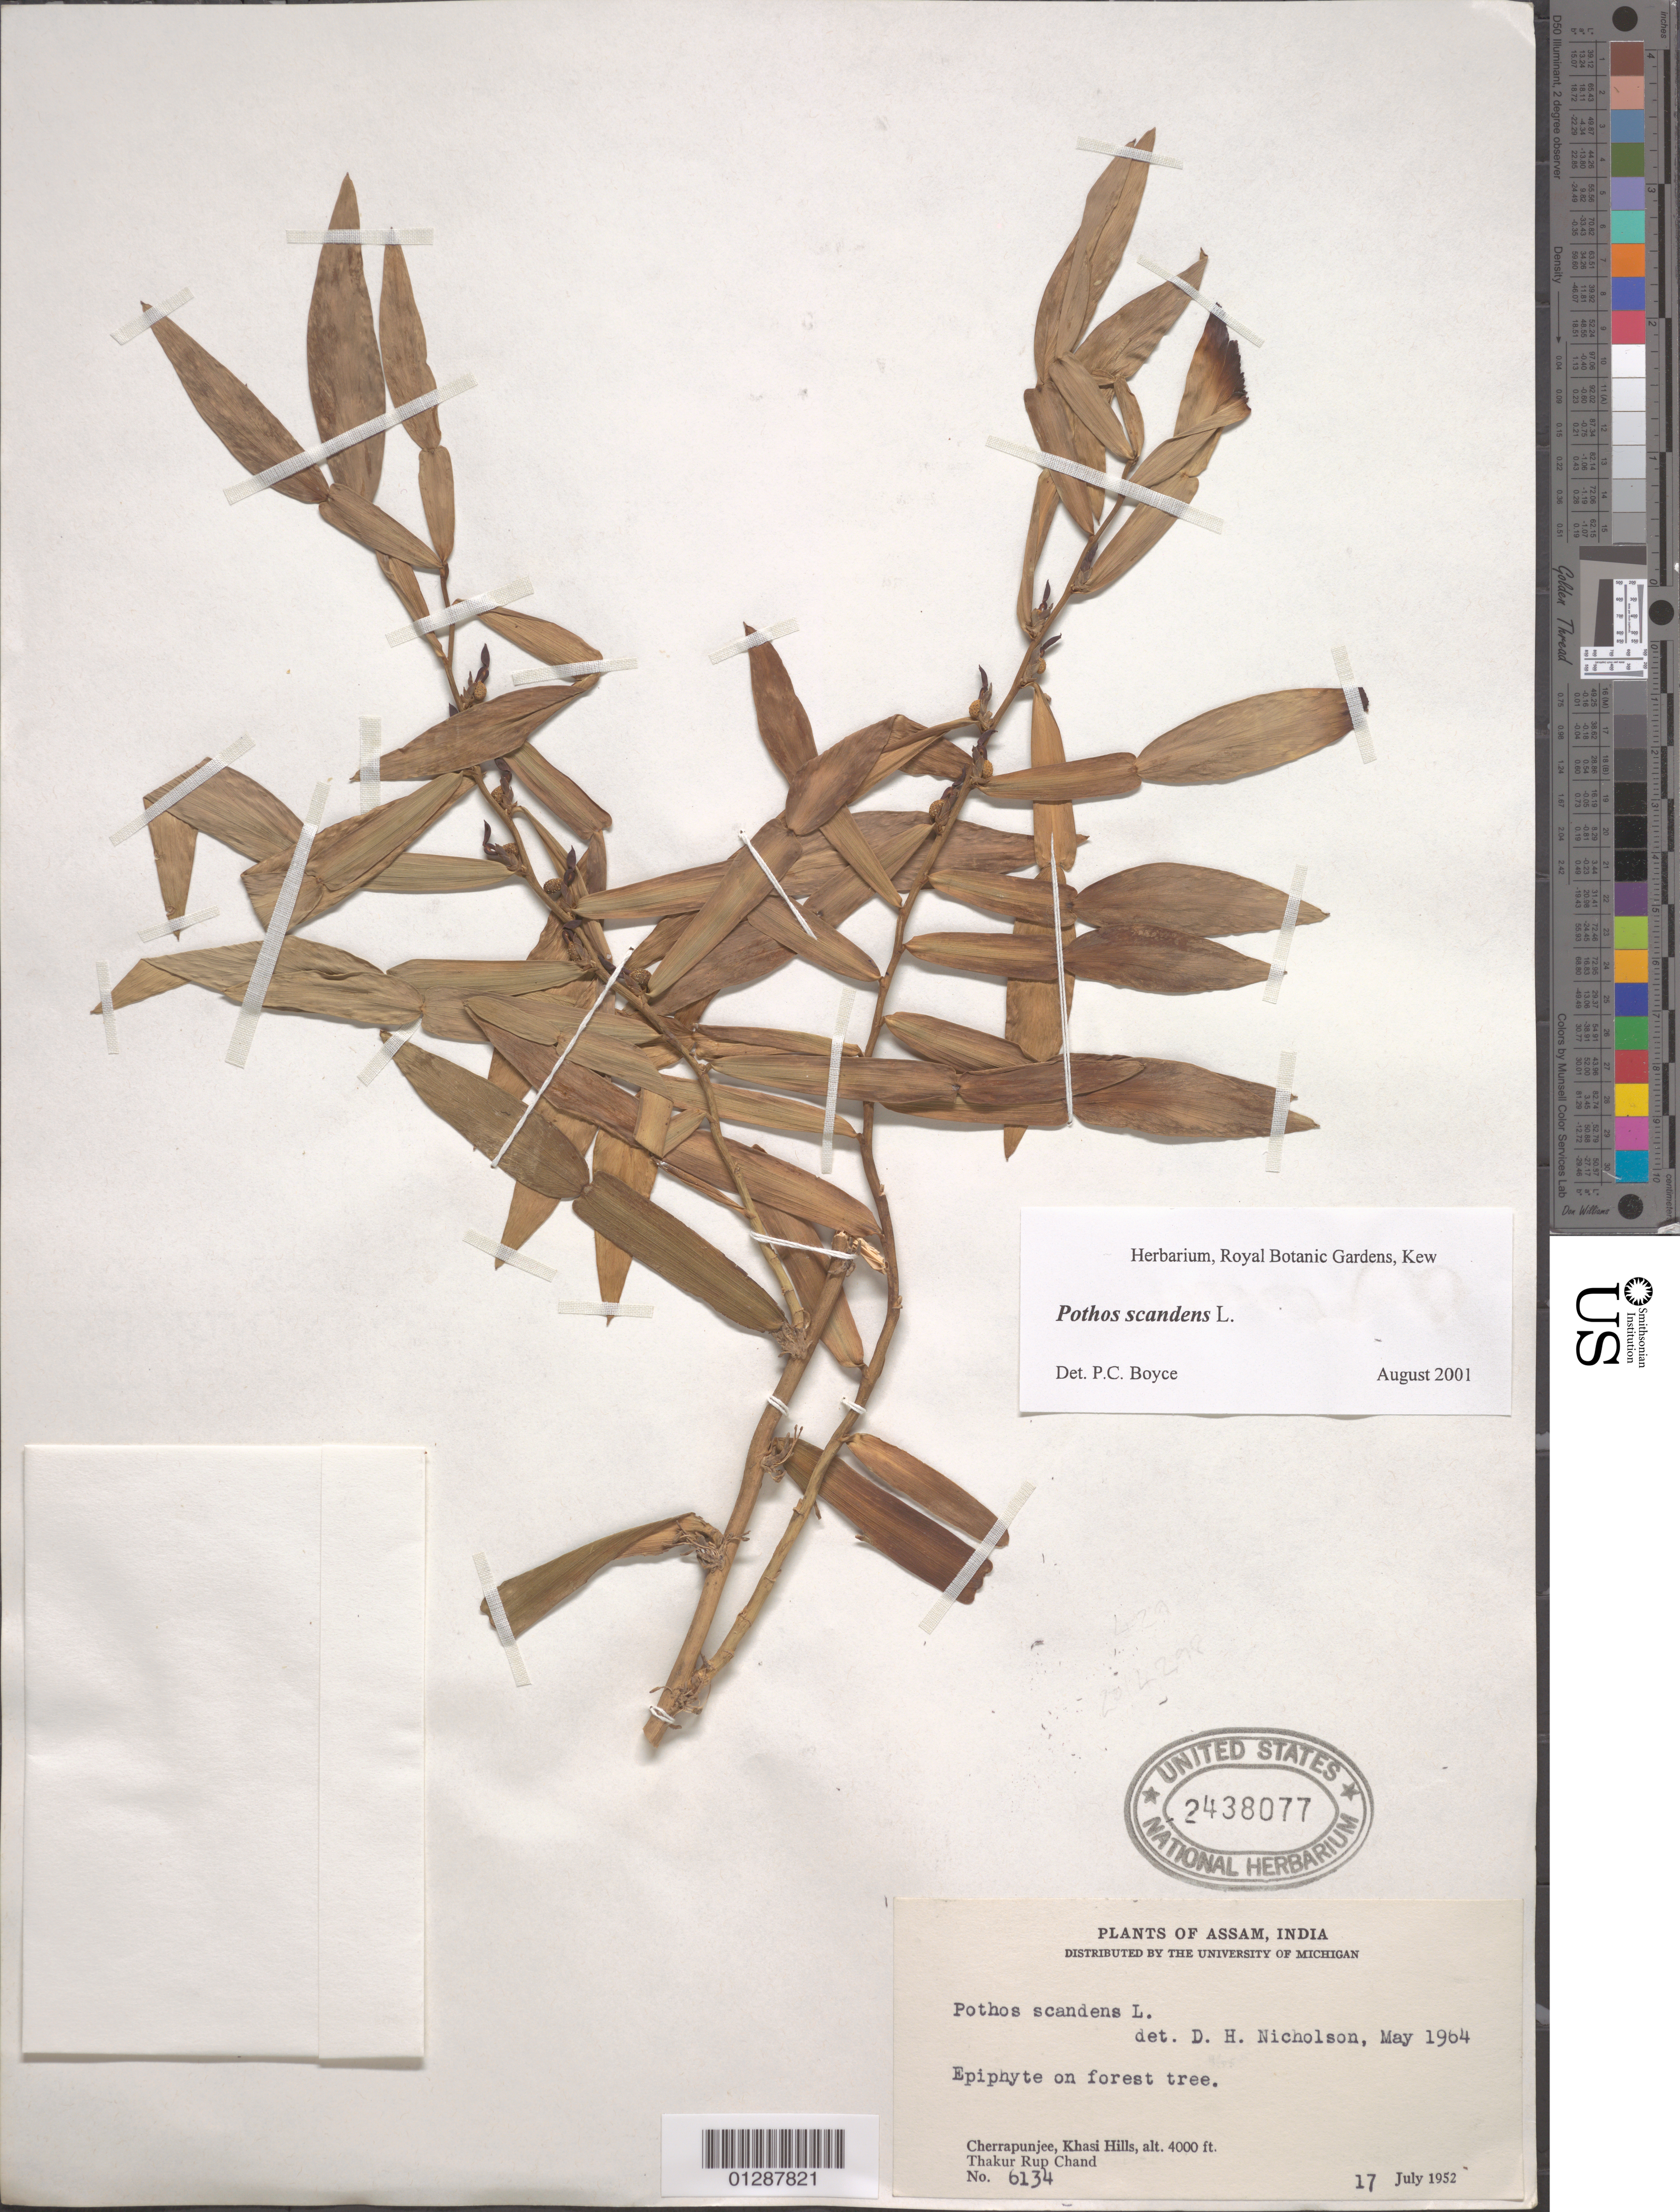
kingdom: Plantae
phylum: Tracheophyta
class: Liliopsida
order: Alismatales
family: Araceae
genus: Pothos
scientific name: Pothos scandens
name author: L.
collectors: T. R. Chand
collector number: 6134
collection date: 1952-07-17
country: India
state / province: Meghalaya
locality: Cherrapunjee, Khasi Hills.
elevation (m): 1219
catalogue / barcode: US 2438077